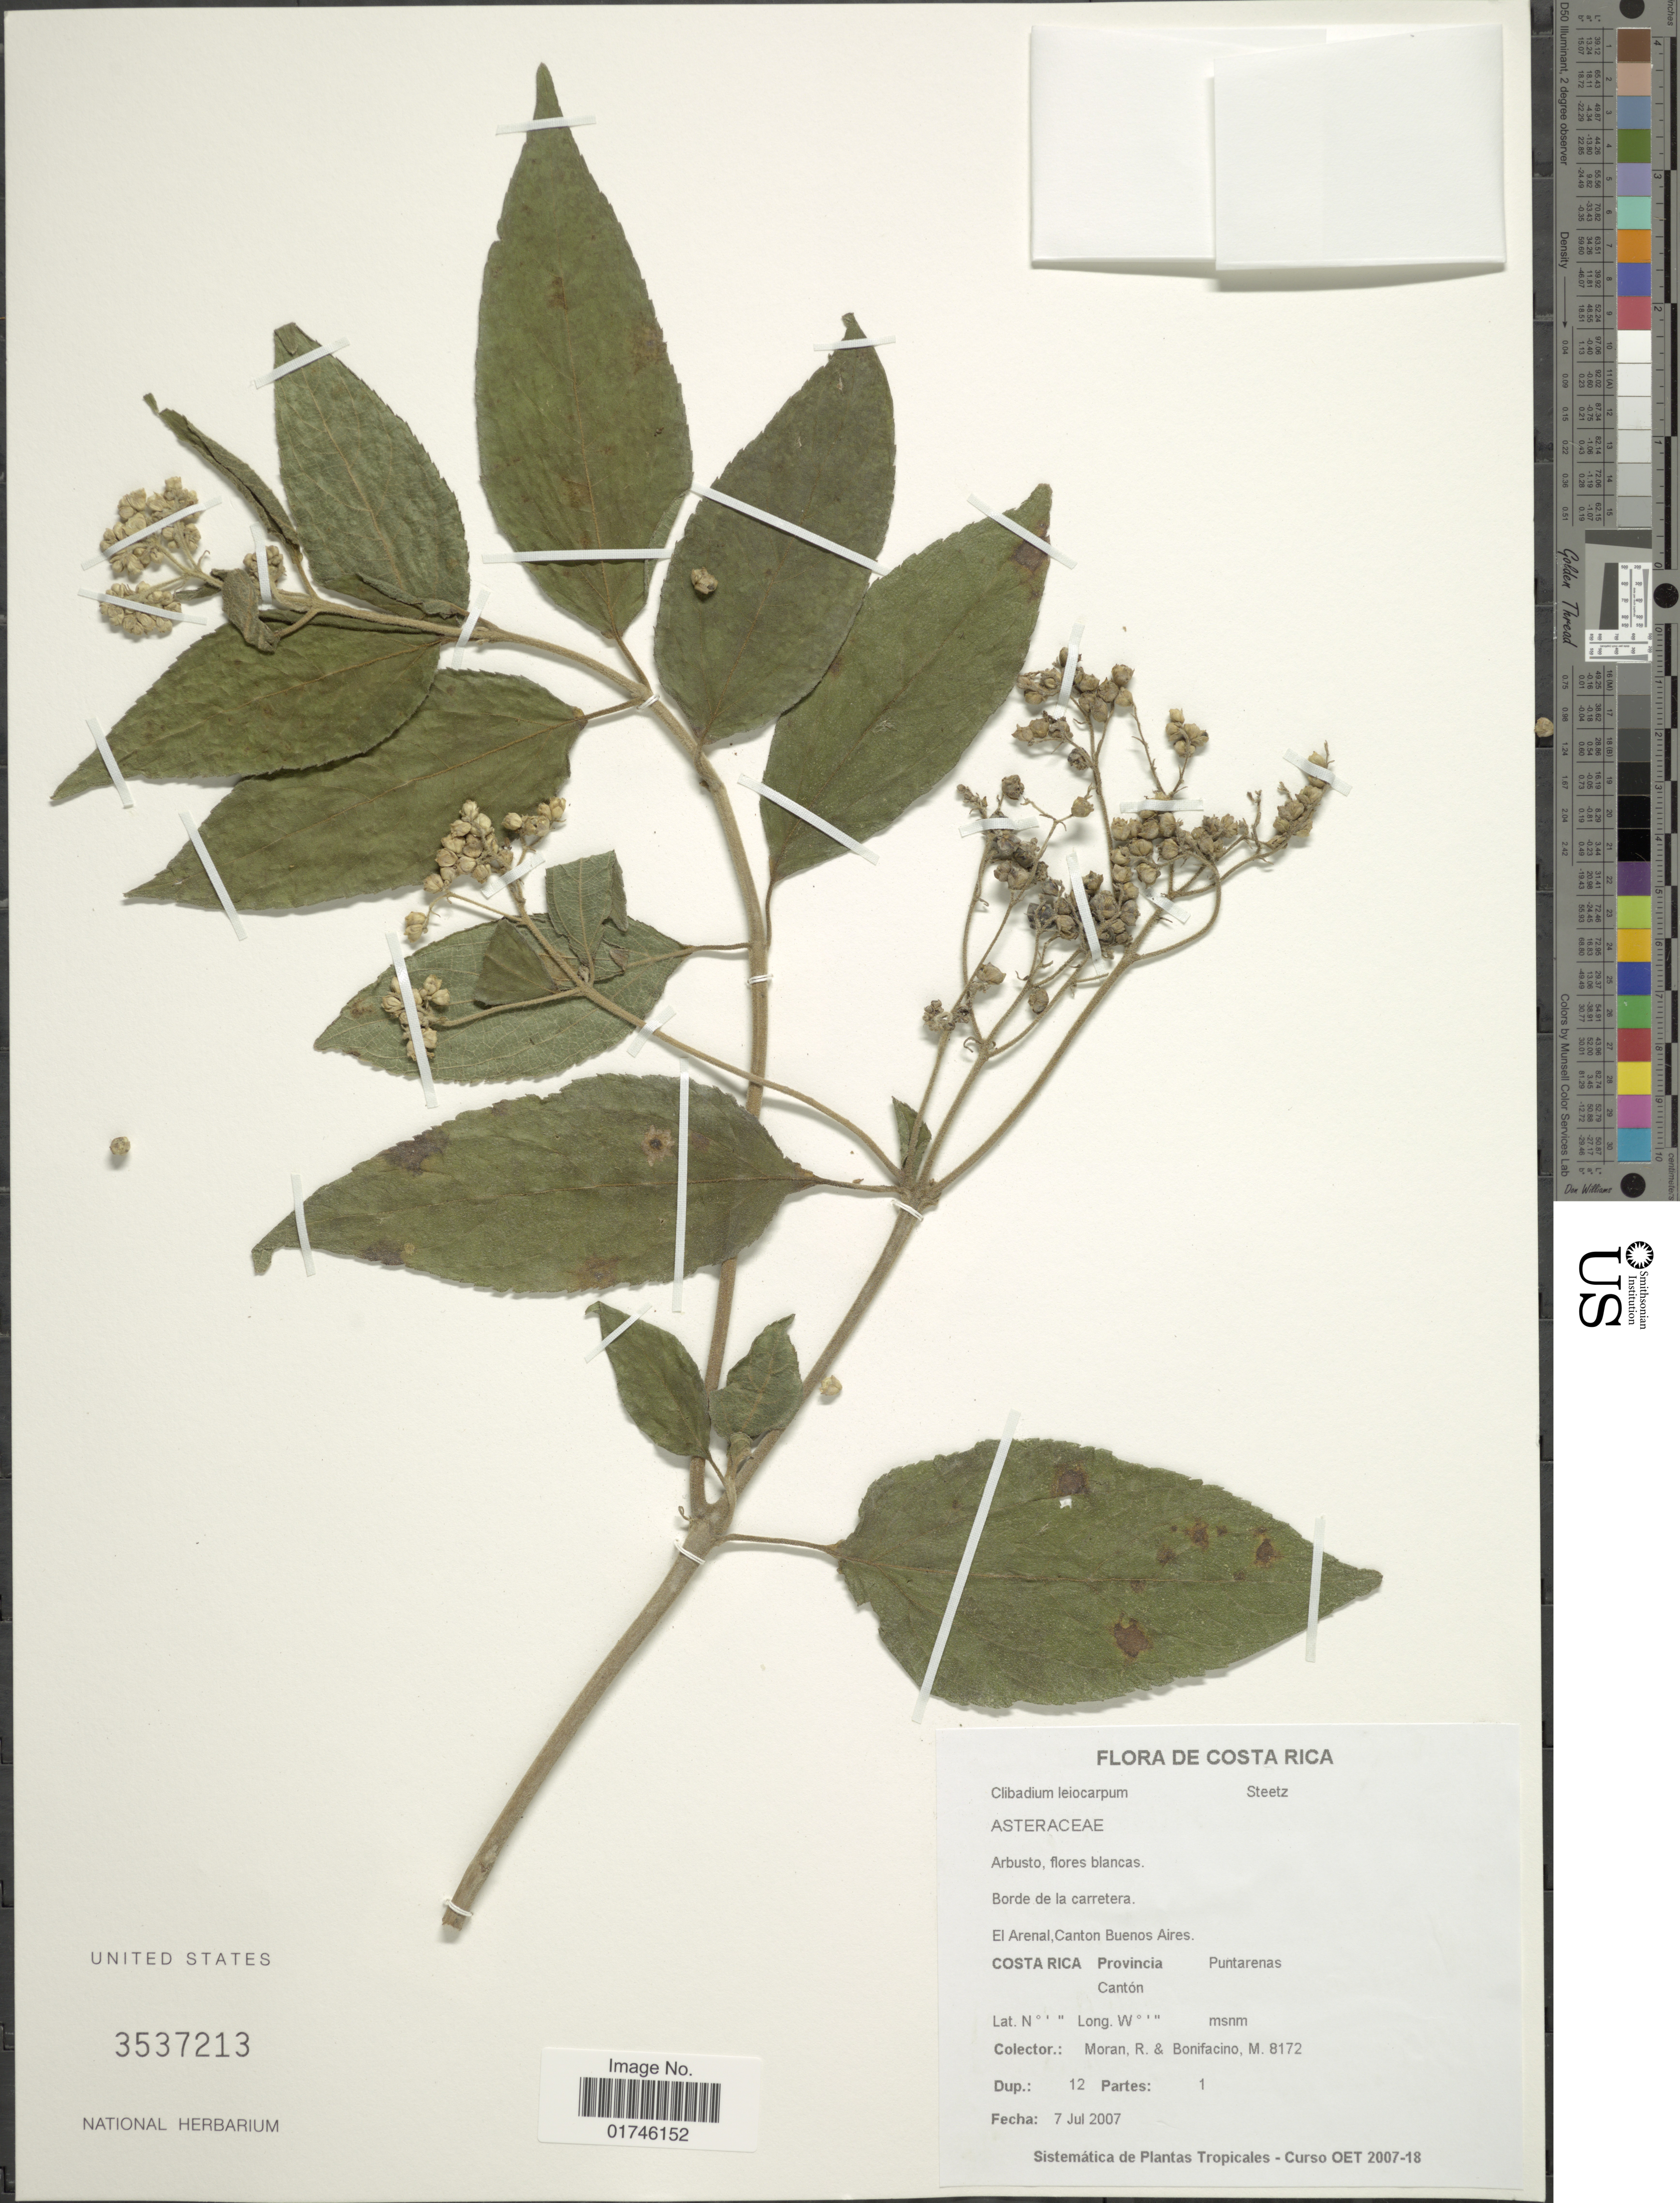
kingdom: Plantae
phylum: Tracheophyta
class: Magnoliopsida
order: Asterales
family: Asteraceae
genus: Clibadium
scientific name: Clibadium leiocarpum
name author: Steetz in Seem.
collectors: R. Moran & M. Bonifacino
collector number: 8172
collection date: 2007-07-07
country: Costa Rica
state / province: Puntarenas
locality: Borde de la carretera, El Arenal, Canton Buenos Aires. Costa Rica Provincia, Puntarenas, Canton.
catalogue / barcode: US 3537213